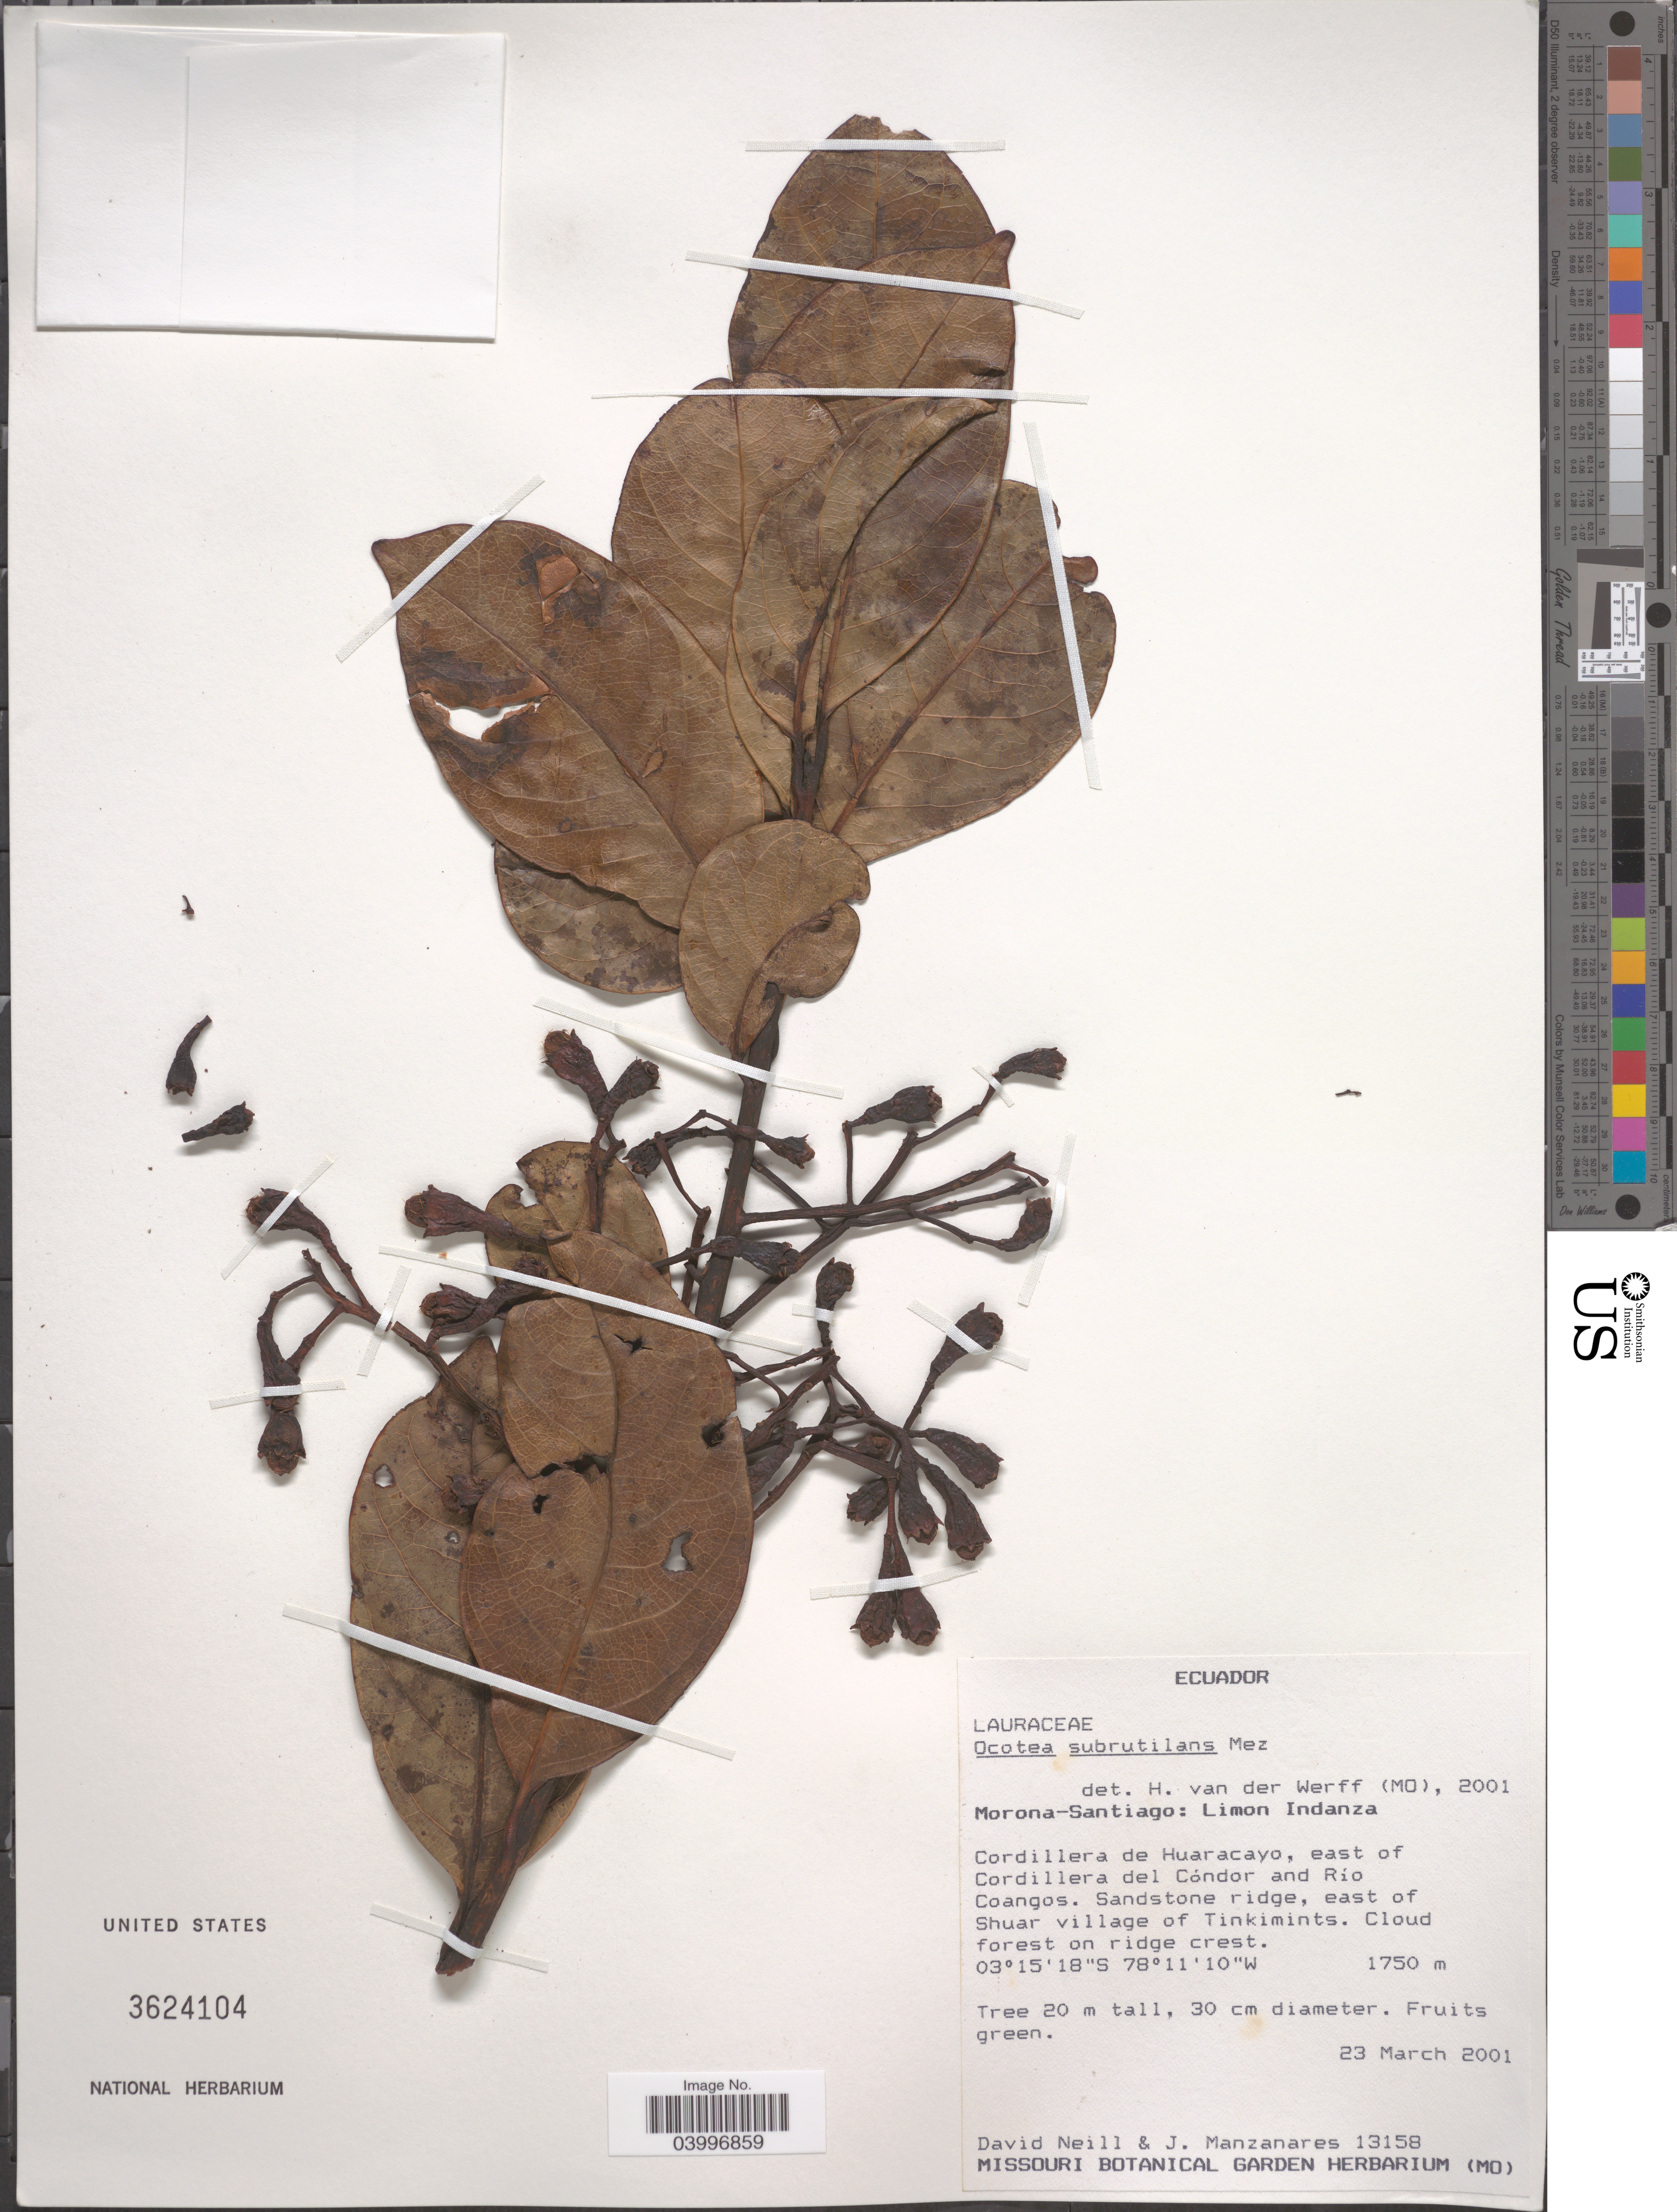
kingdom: Plantae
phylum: Tracheophyta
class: Magnoliopsida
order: Laurales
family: Lauraceae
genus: Ocotea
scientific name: Ocotea subrutilans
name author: (Nees) Mez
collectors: D. Neill & J. Manzanares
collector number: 13158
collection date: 2001-03-23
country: Ecuador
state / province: Morona-Santiago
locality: Limon Indanza. Cordillera de Huaracayo, east of Cordillera del Cóndor and Río Coangas. Sandstone ridge, east of Shuar village of Tinkimints.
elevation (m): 1750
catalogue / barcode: US 3624104